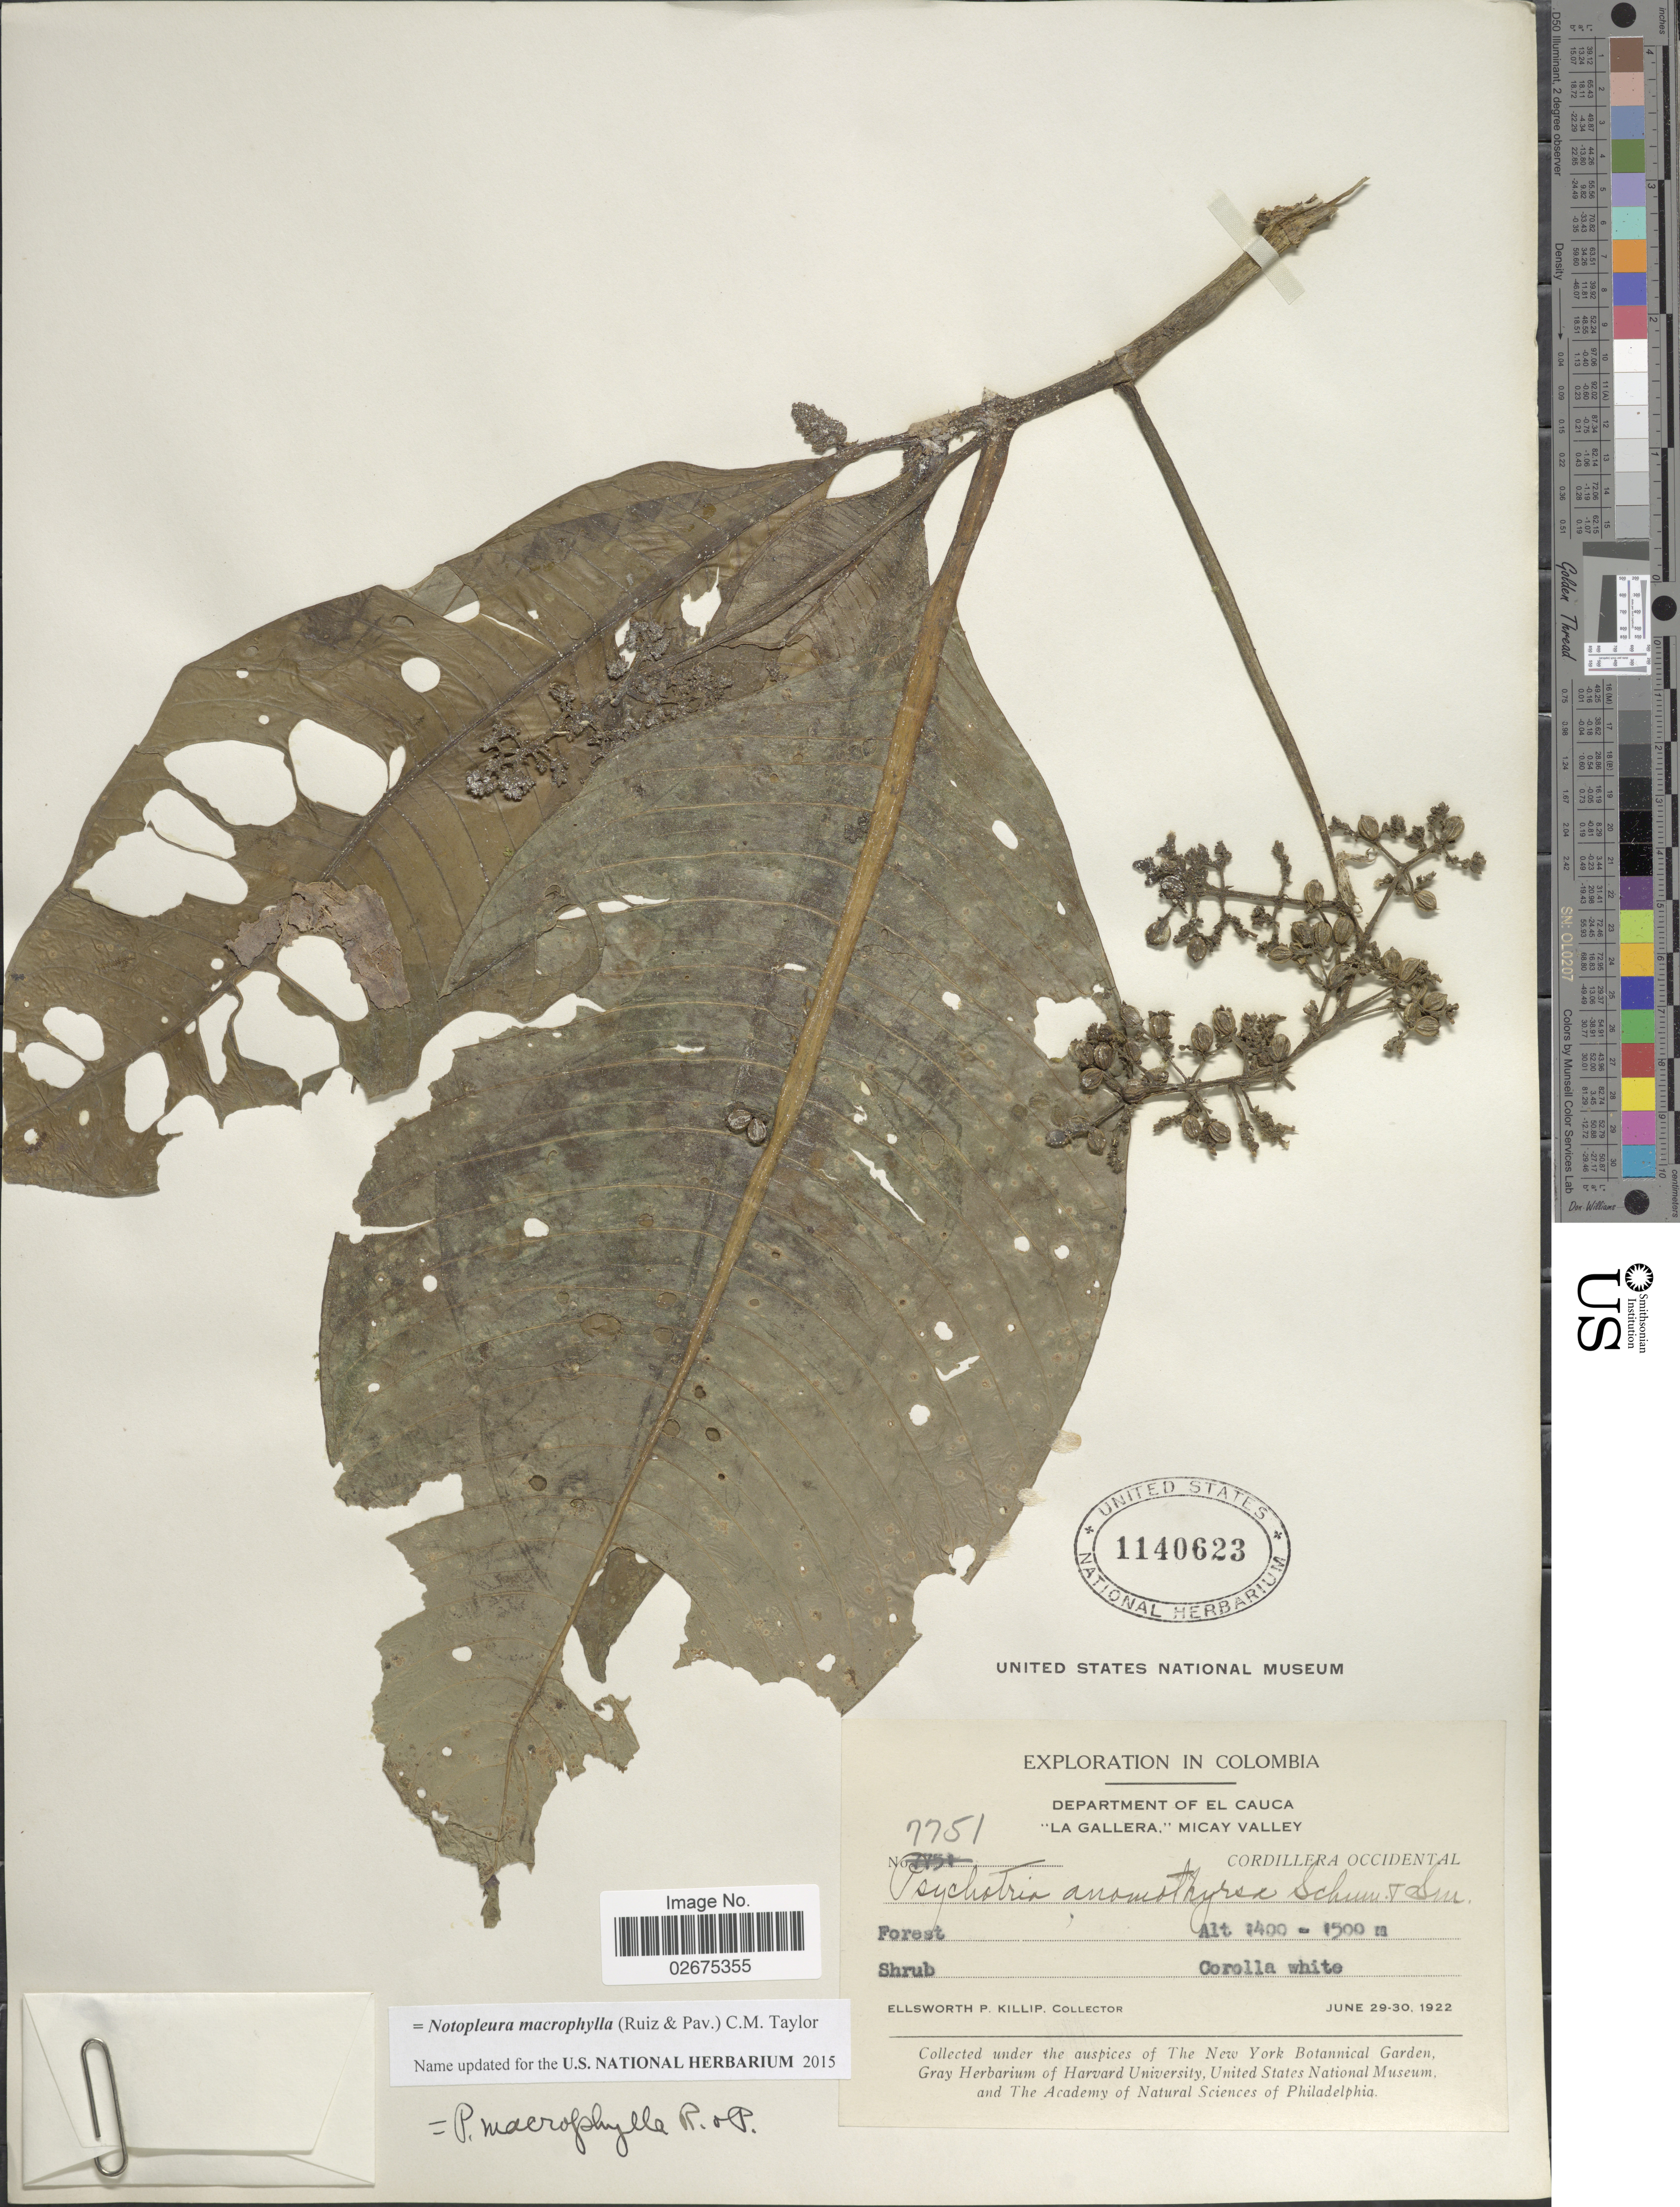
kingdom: Plantae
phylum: Tracheophyta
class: Magnoliopsida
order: Gentianales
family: Rubiaceae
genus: Notopleura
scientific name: Notopleura macrophylla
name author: (Ruiz & Pav.) C.M. Taylor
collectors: E. P. Killip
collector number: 7751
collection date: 1922-06-29/1922-06-30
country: Colombia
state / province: Cauca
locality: Department of El Cauca 'La Gallera,' Micay Valley, Cordillera Occidental, Forest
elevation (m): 1400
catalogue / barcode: US 1140623